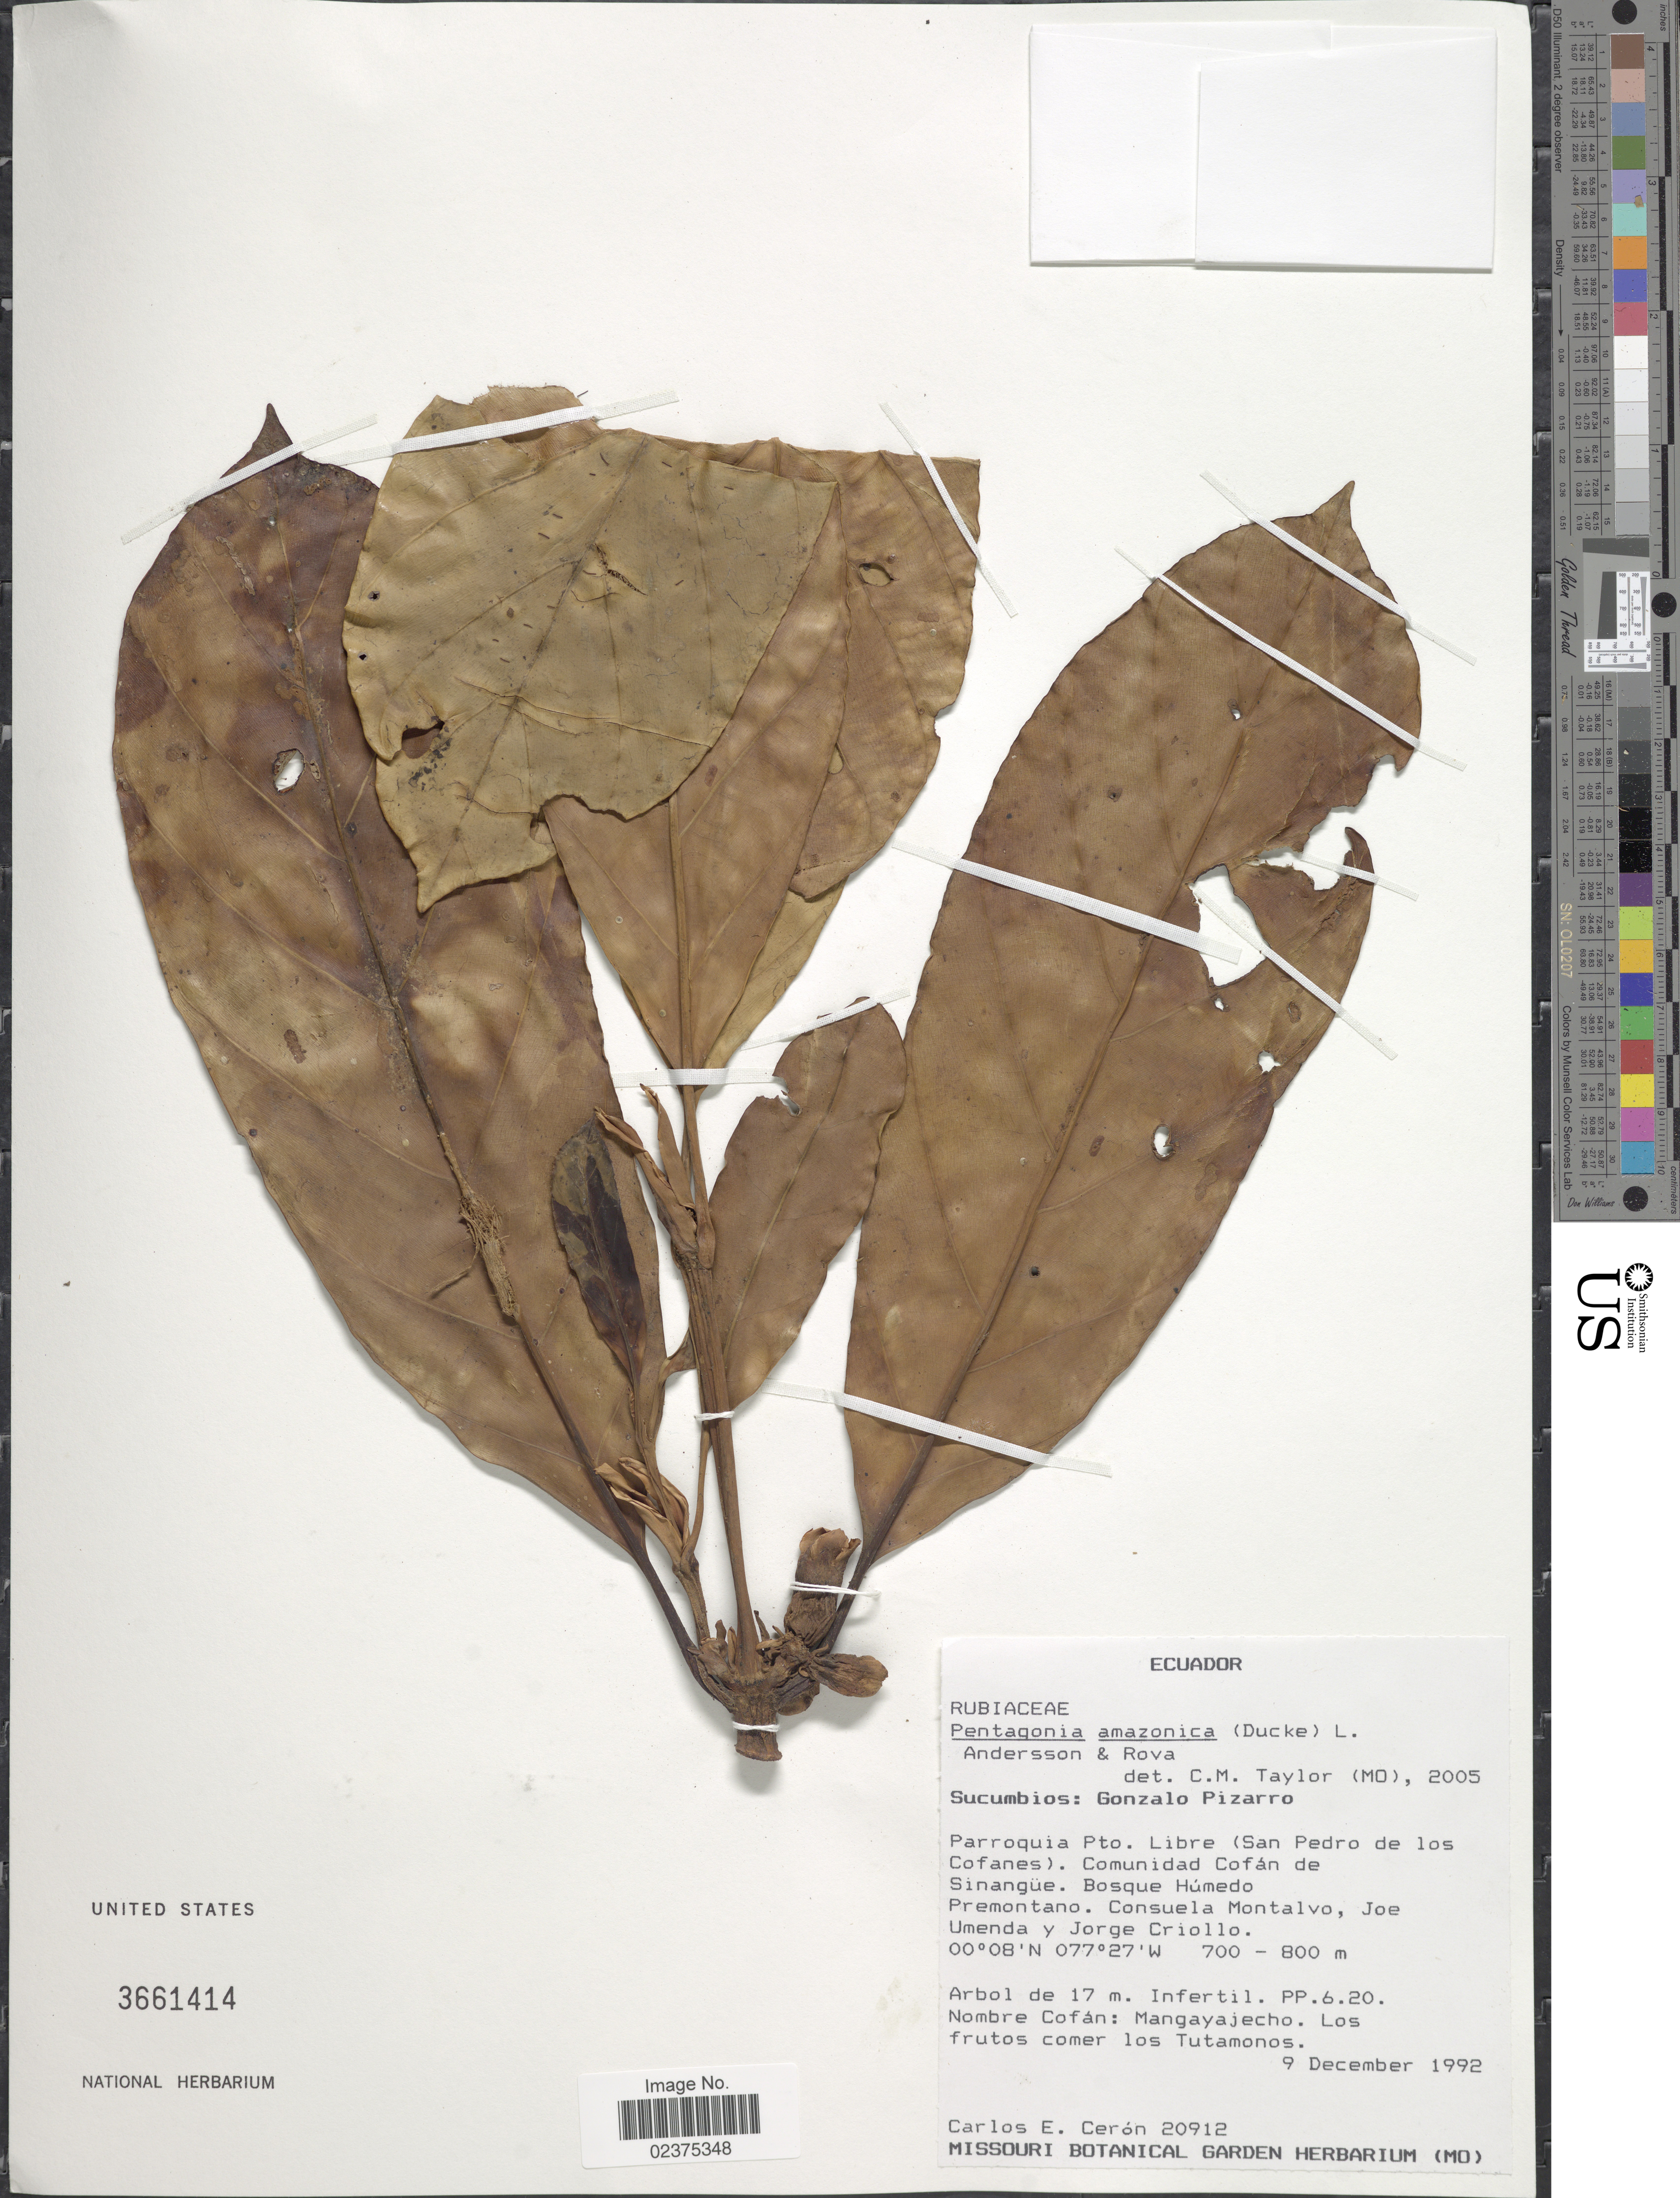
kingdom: Plantae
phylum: Tracheophyta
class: Magnoliopsida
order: Gentianales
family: Rubiaceae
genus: Pentagonia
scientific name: Pentagonia amazonica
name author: (Ducke) L. Andersson & Rova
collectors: C. E. Cerón M.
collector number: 20912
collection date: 1992-12-09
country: Ecuador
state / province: Sucumbíos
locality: Gonzalo Pizarro, Parroquia Pto. Libre (San Pedro de los Cofanes) Comunidad Cofán de Sinangüe. Bosque Húmedo Premontano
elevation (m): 700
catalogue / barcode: US 3661414